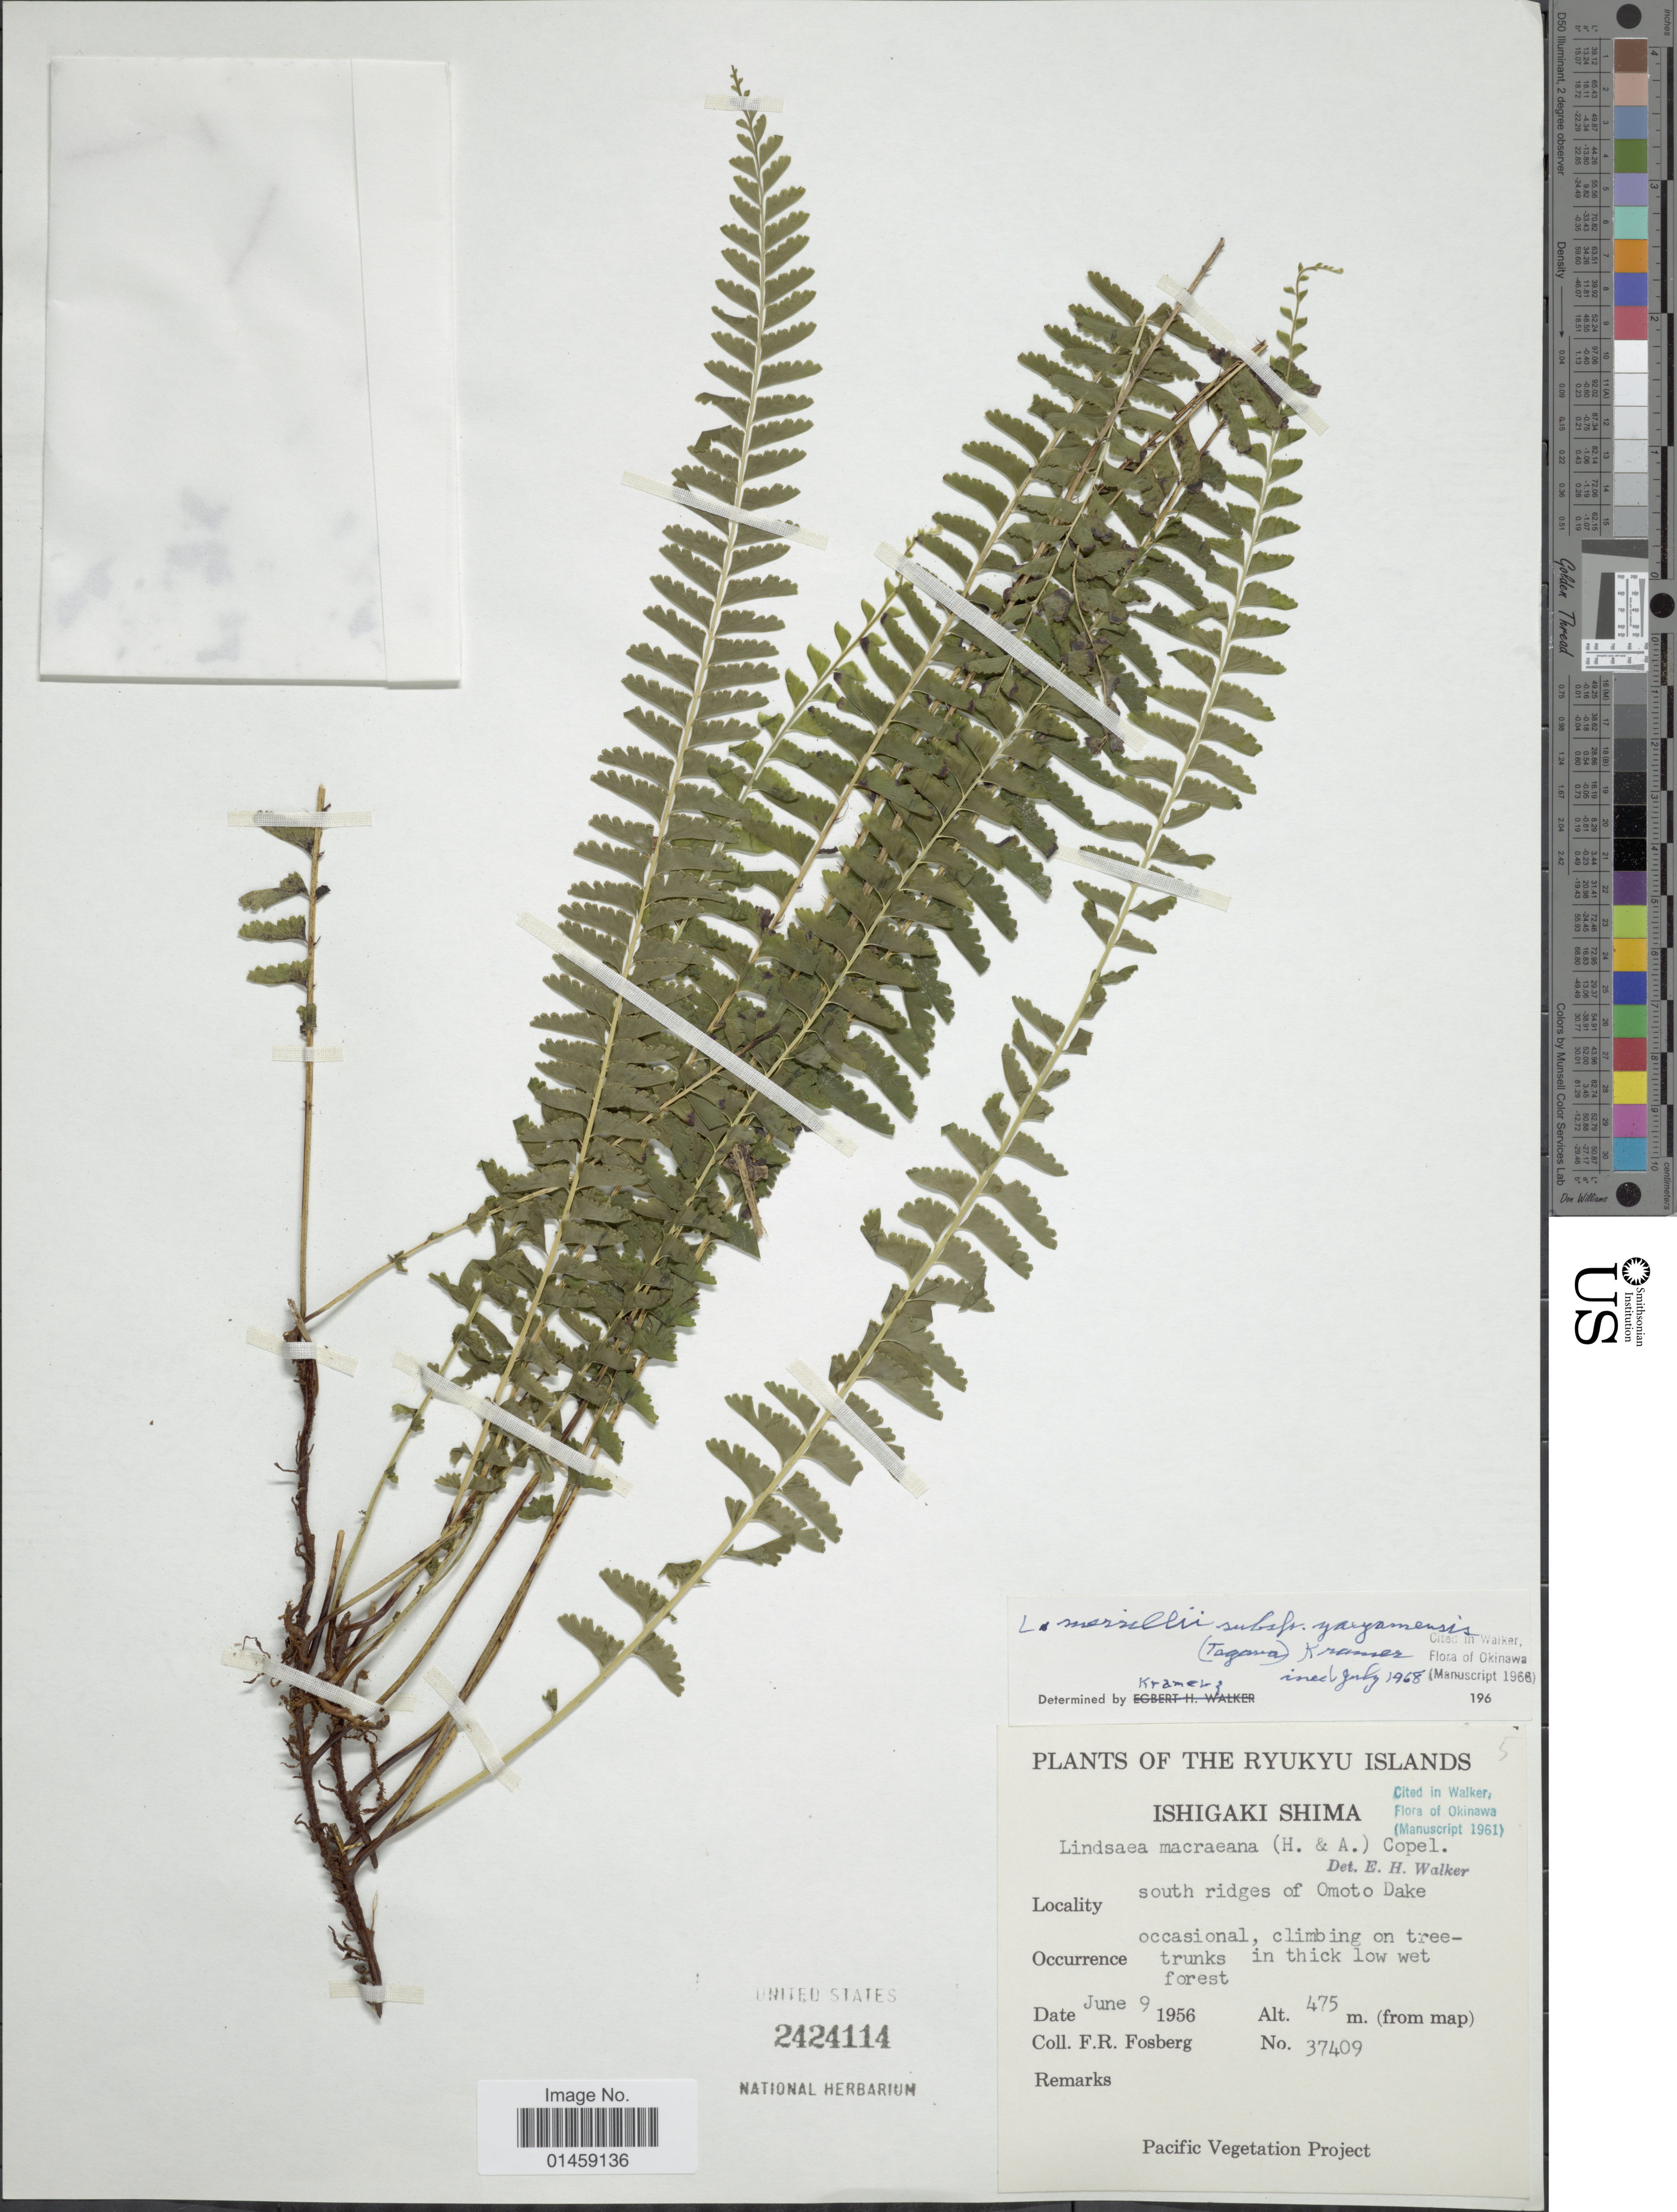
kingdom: Plantae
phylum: Tracheophyta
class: Polypodiopsida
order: Polypodiales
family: Lindsaeaceae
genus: Lindsaea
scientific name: Lindsaea merrillii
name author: Copel. in Perkins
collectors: F. R. Fosberg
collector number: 37409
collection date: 1956-06-09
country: Japan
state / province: Okinawa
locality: The Ryukyu Islands. Ishigaki Shima. South ridges of Omoto Dake.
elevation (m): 475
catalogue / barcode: US 2424114